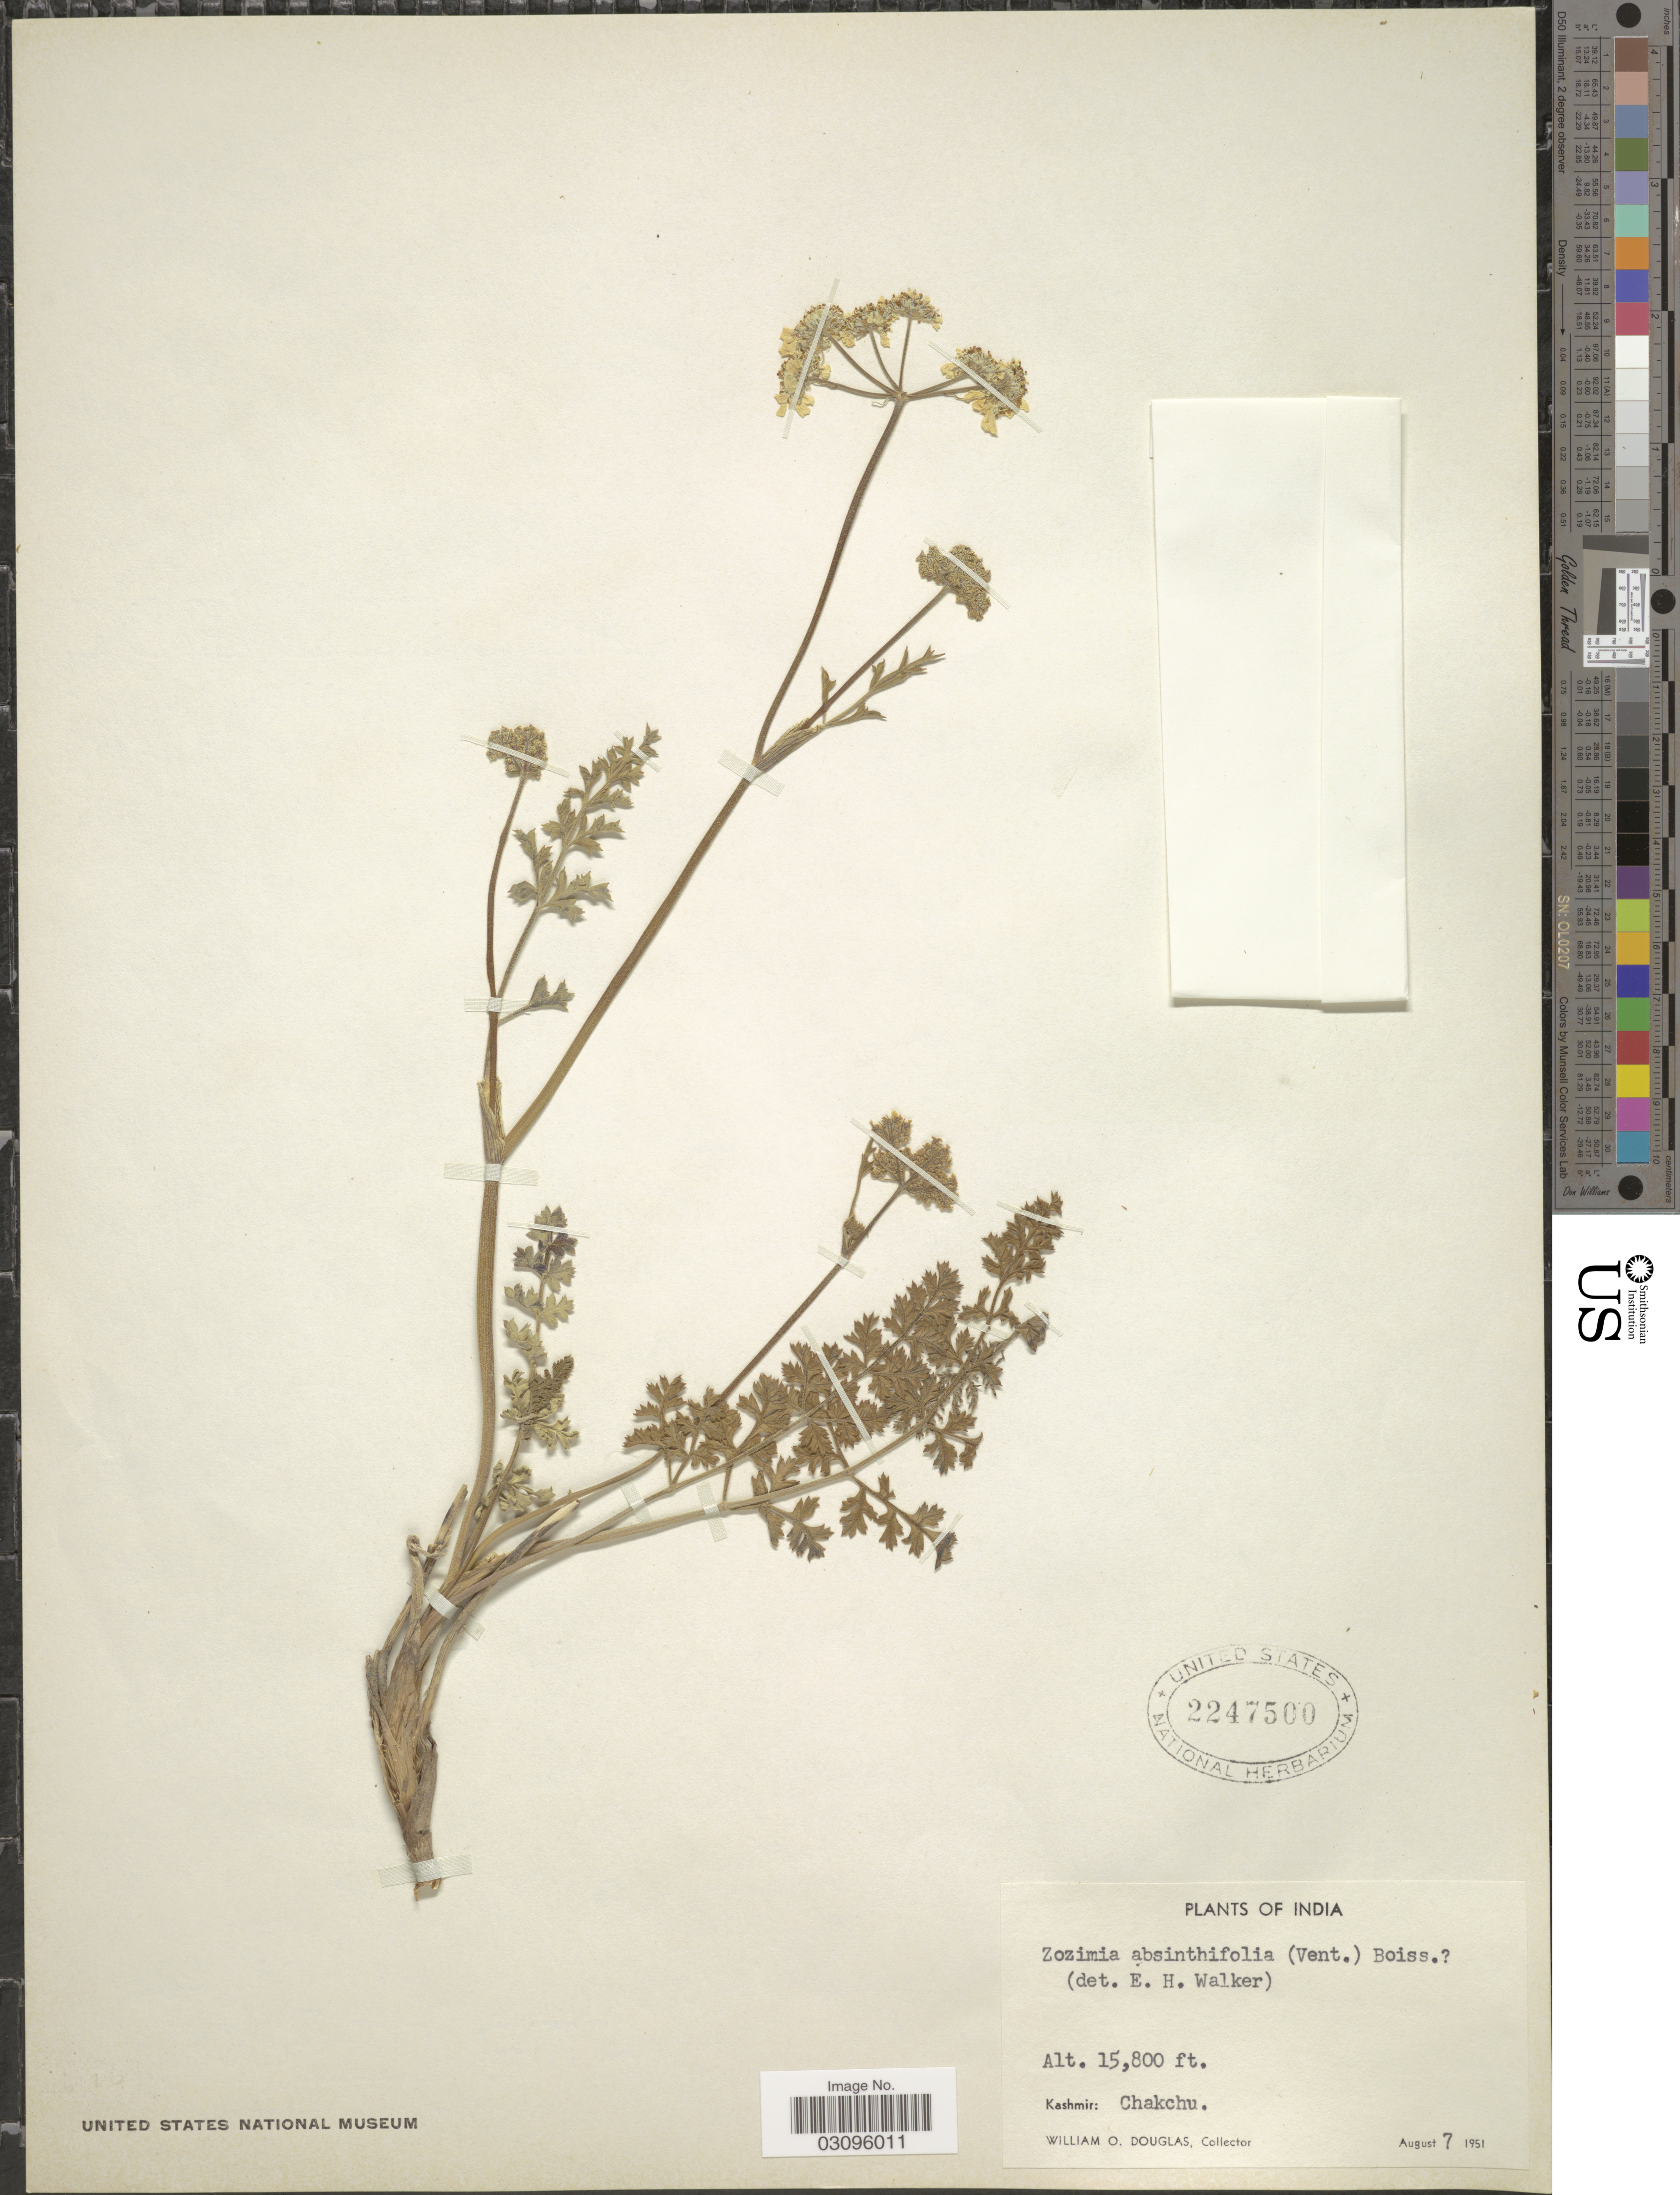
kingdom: Plantae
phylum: Tracheophyta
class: Magnoliopsida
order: Apiales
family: Apiaceae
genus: Zosima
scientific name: Zosima absinthifolia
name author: (Vent.) Link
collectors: W. Douglas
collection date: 1951-08-07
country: India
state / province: Jammu and Kashmir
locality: Kashmir: Chakchu.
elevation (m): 4816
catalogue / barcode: US 2247500